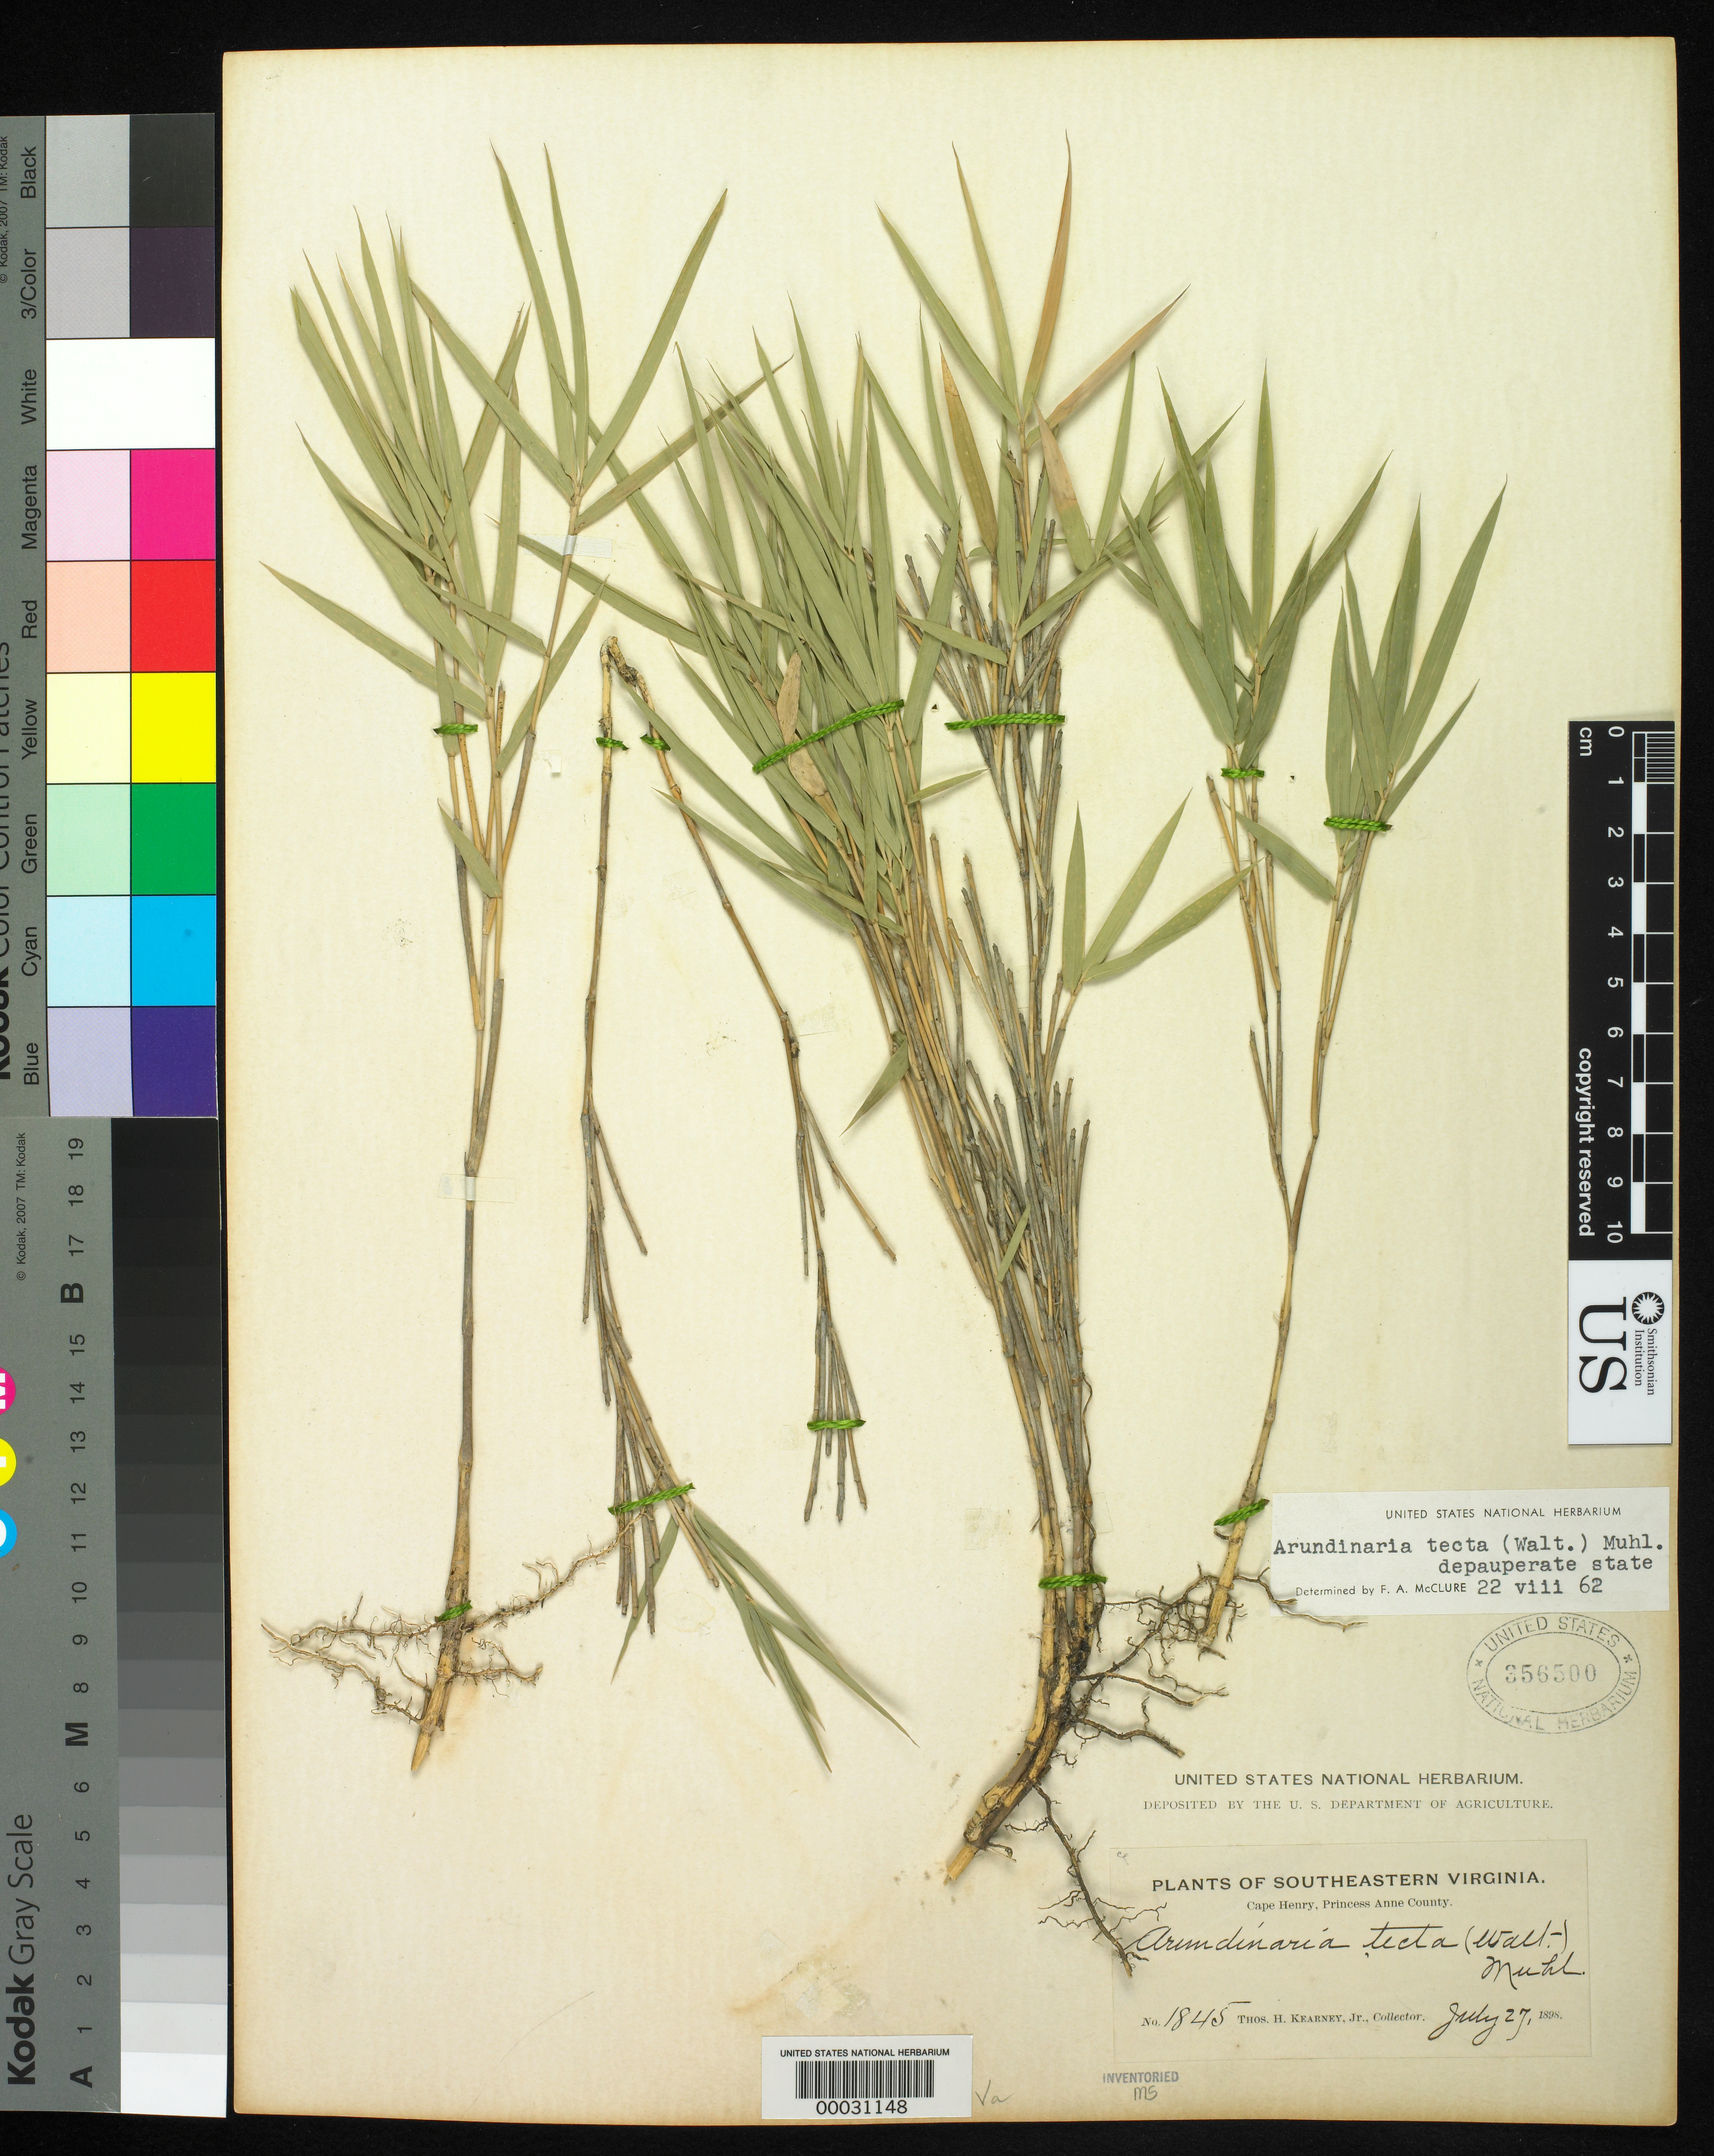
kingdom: Plantae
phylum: Tracheophyta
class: Liliopsida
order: Poales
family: Poaceae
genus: Arundinaria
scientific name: Arundinaria tecta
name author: (Walter) Muhl.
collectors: T. H. Kearney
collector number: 1845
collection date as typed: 27 Jul 1898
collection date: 1898-07-27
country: United States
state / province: Virginia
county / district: City of Virginia Beach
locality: Cape Henry, Desert Trail, [Princess Anne Co. is now part of Virginia Beach City.]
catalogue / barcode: US 356500